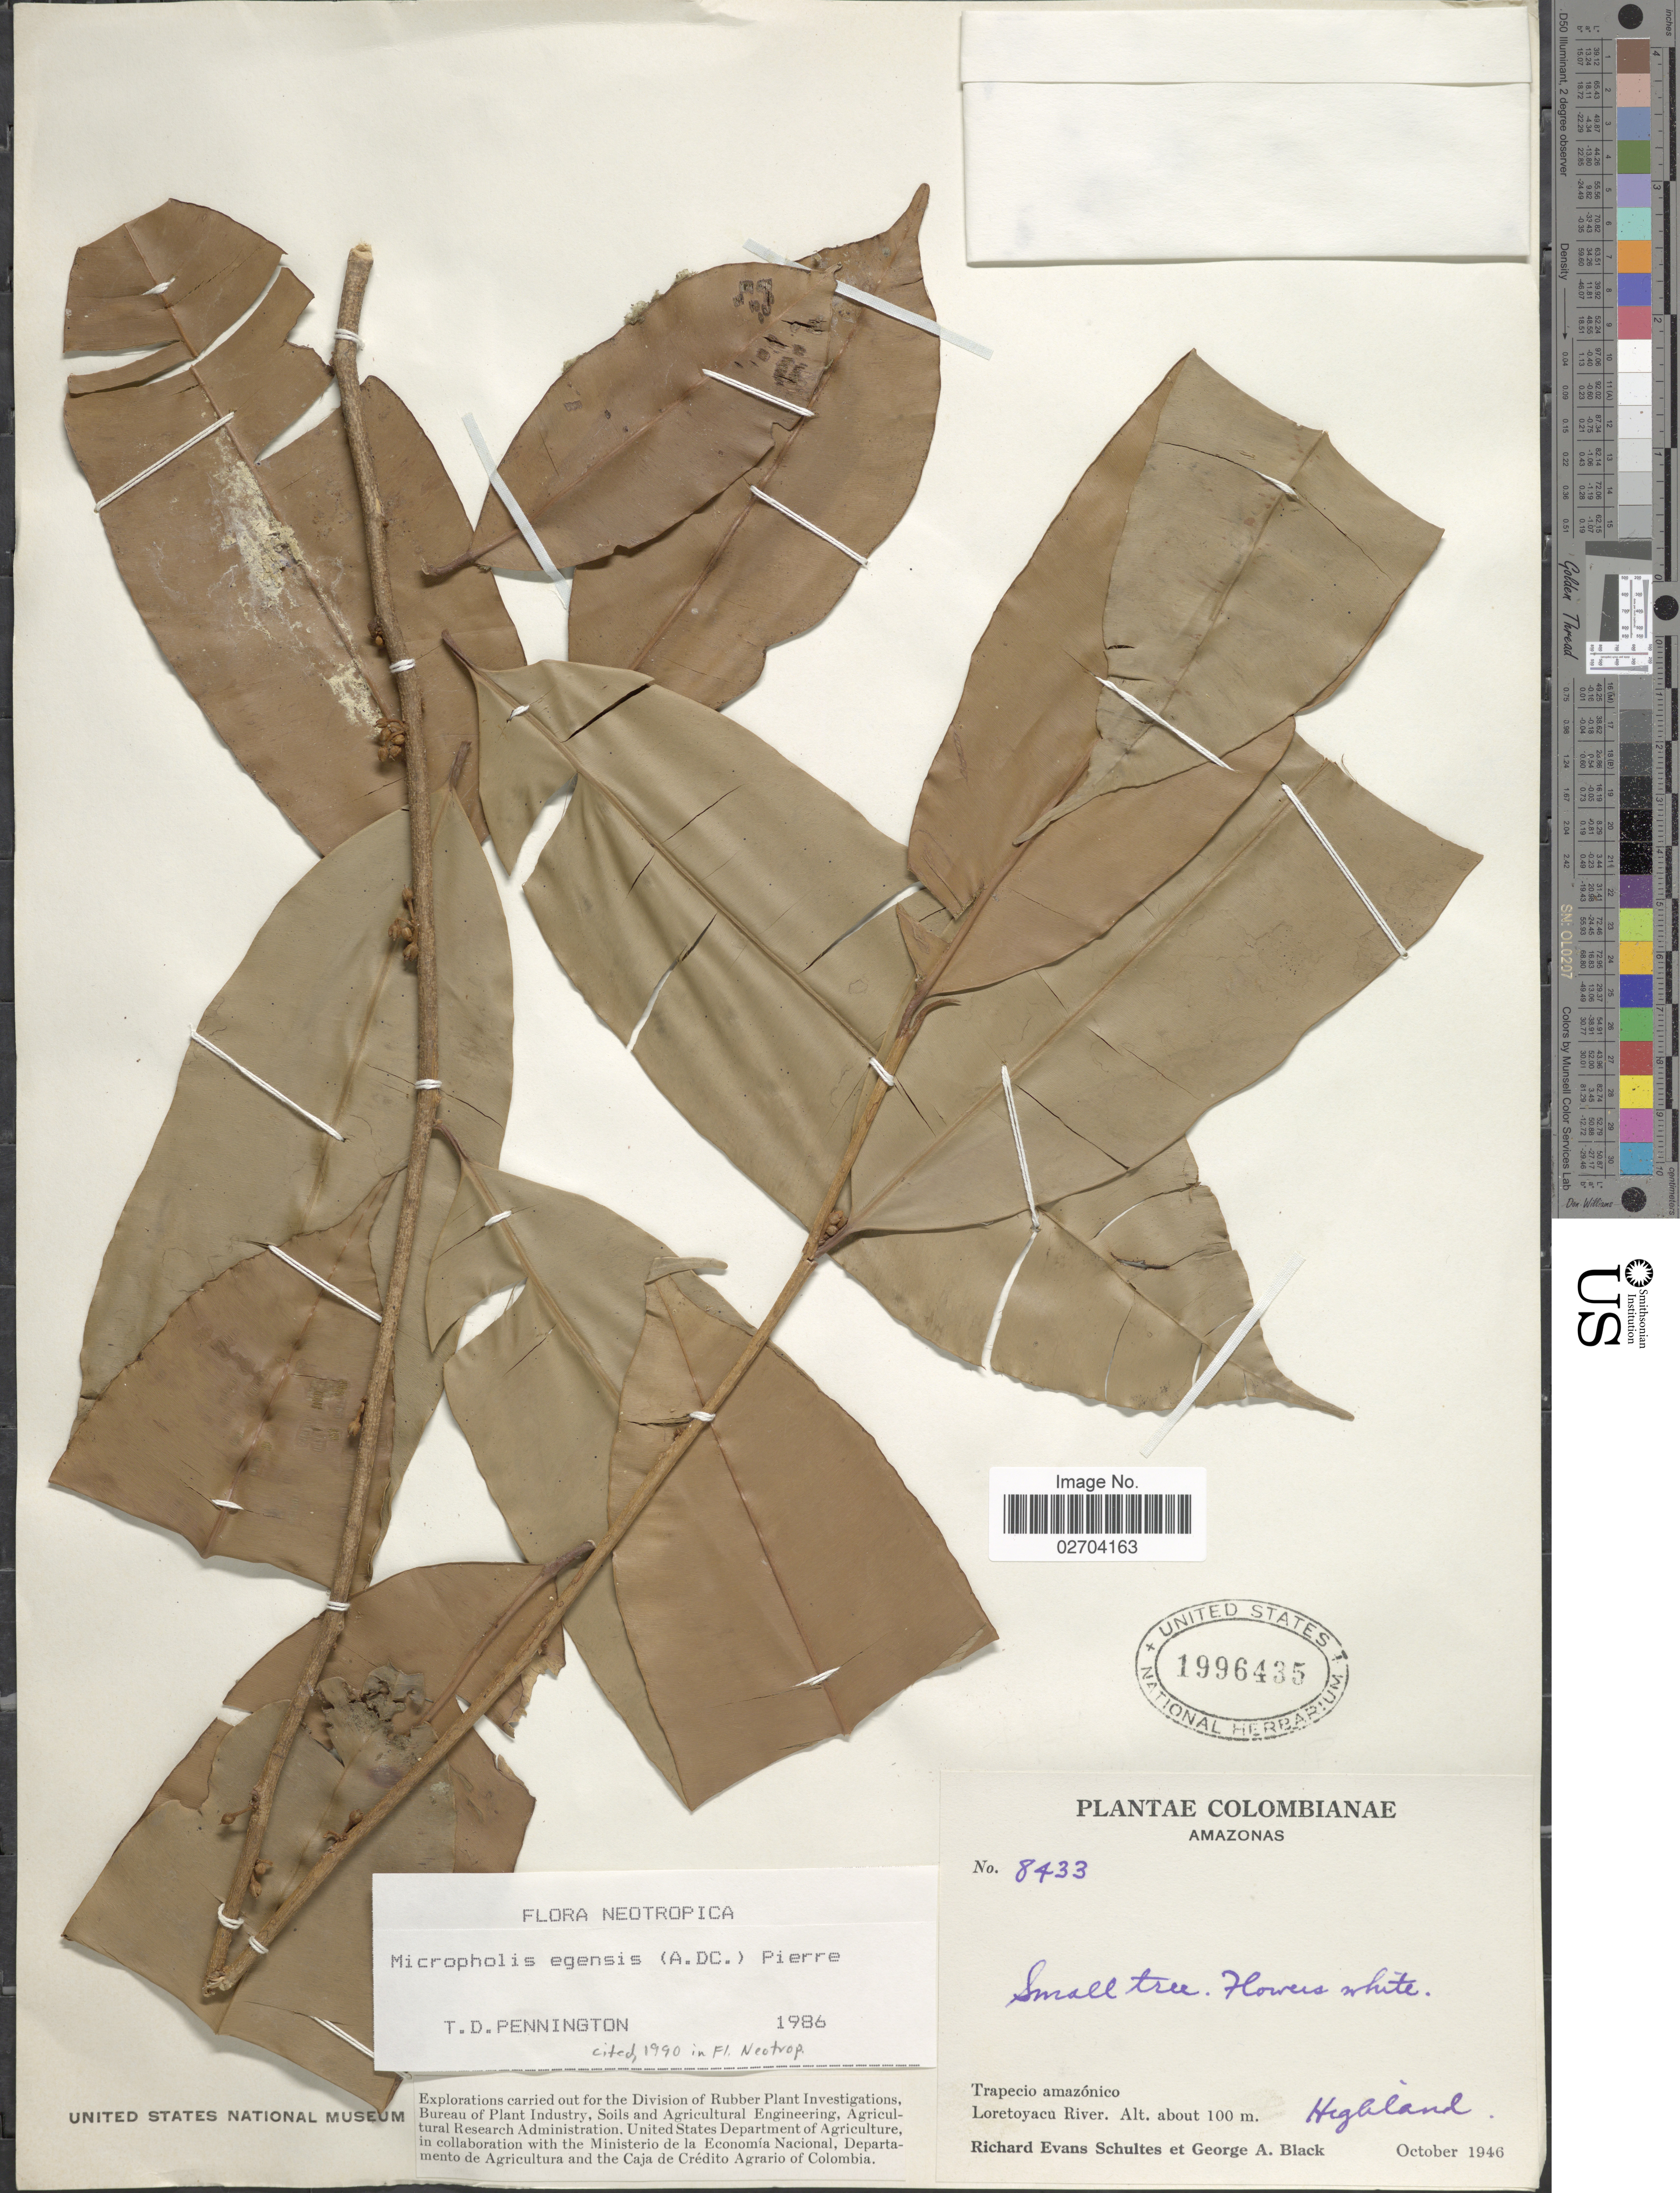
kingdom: Plantae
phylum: Tracheophyta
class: Magnoliopsida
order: Ericales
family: Sapotaceae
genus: Micropholis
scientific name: Micropholis egensis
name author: (A. DC.) Pierre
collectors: R. E. Schultes & G. A. Black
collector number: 8433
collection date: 1946-10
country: Colombia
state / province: Amazônas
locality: Trapecio amazónico, Loretoyacu River, Highland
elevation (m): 100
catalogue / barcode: US 1996435